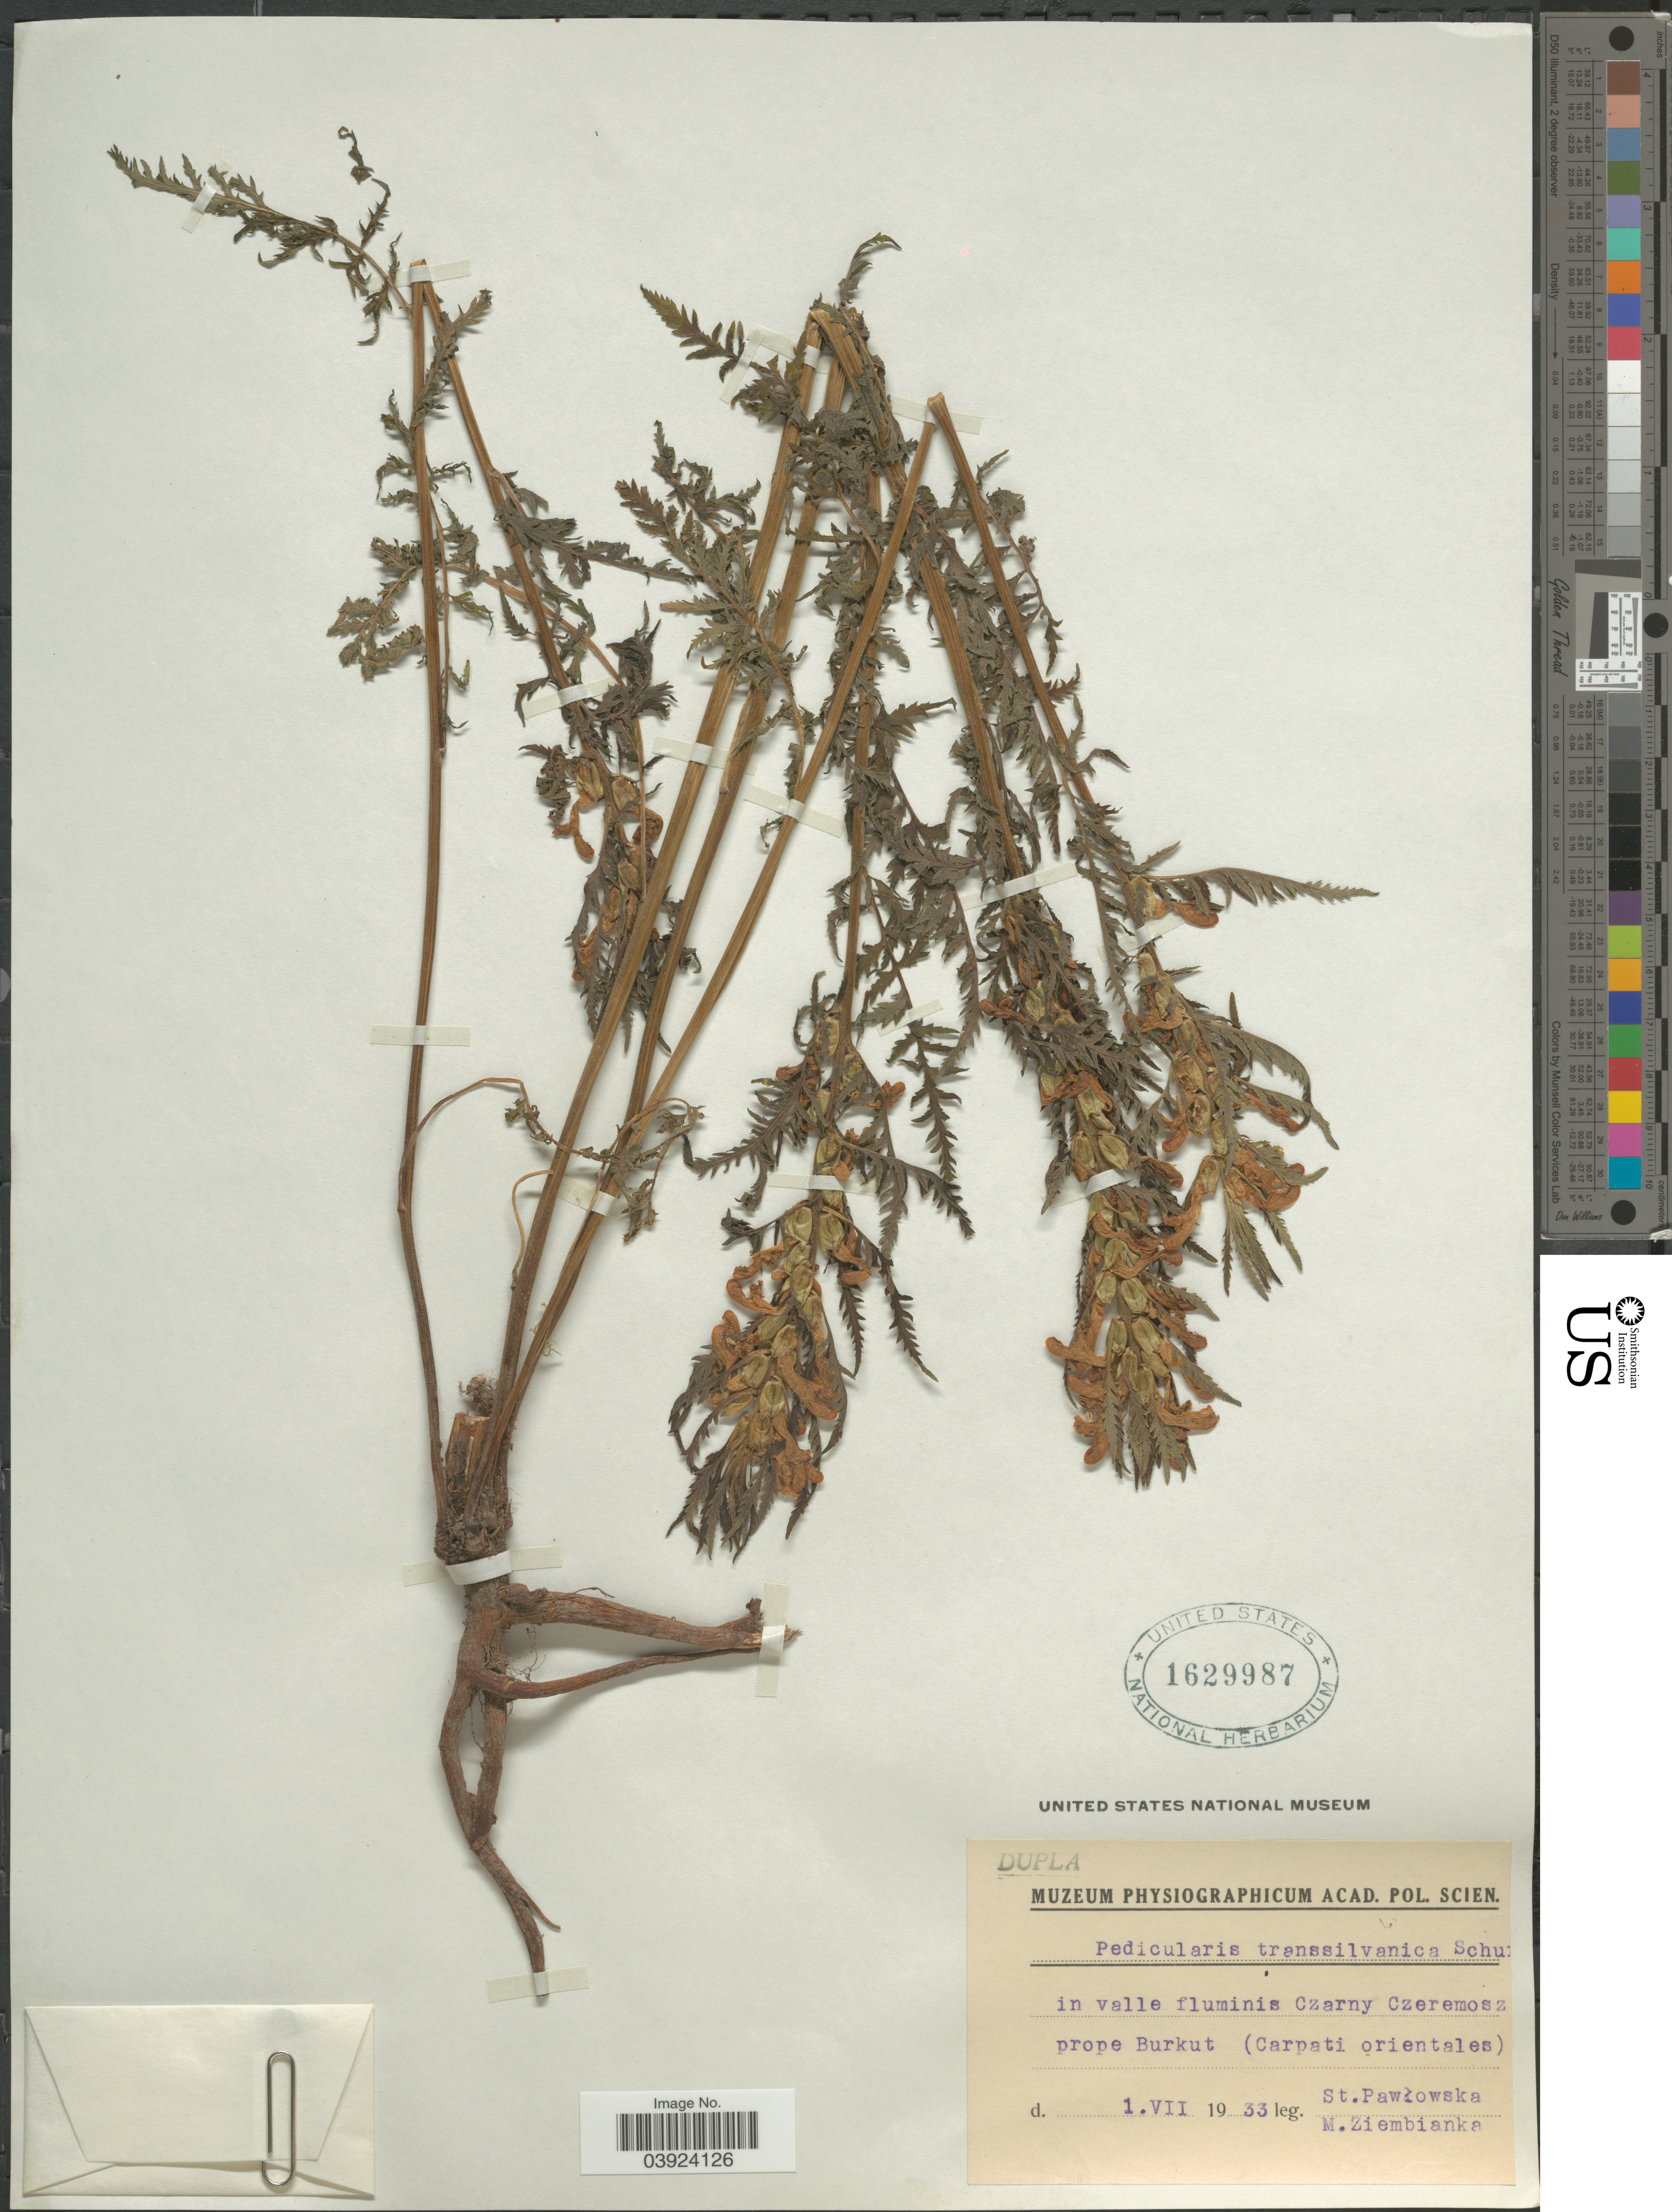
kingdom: Plantae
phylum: Tracheophyta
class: Magnoliopsida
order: Lamiales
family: Orobanchaceae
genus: Pedicularis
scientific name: Pedicularis transsilvanica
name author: Schur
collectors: S. Pawlowska & M. Ziembianka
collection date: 1933-07-01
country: Ukraine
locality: In valle fluminis Czarny Czeremosz prope Burkut (Carpati orientales).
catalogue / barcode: US 1629987